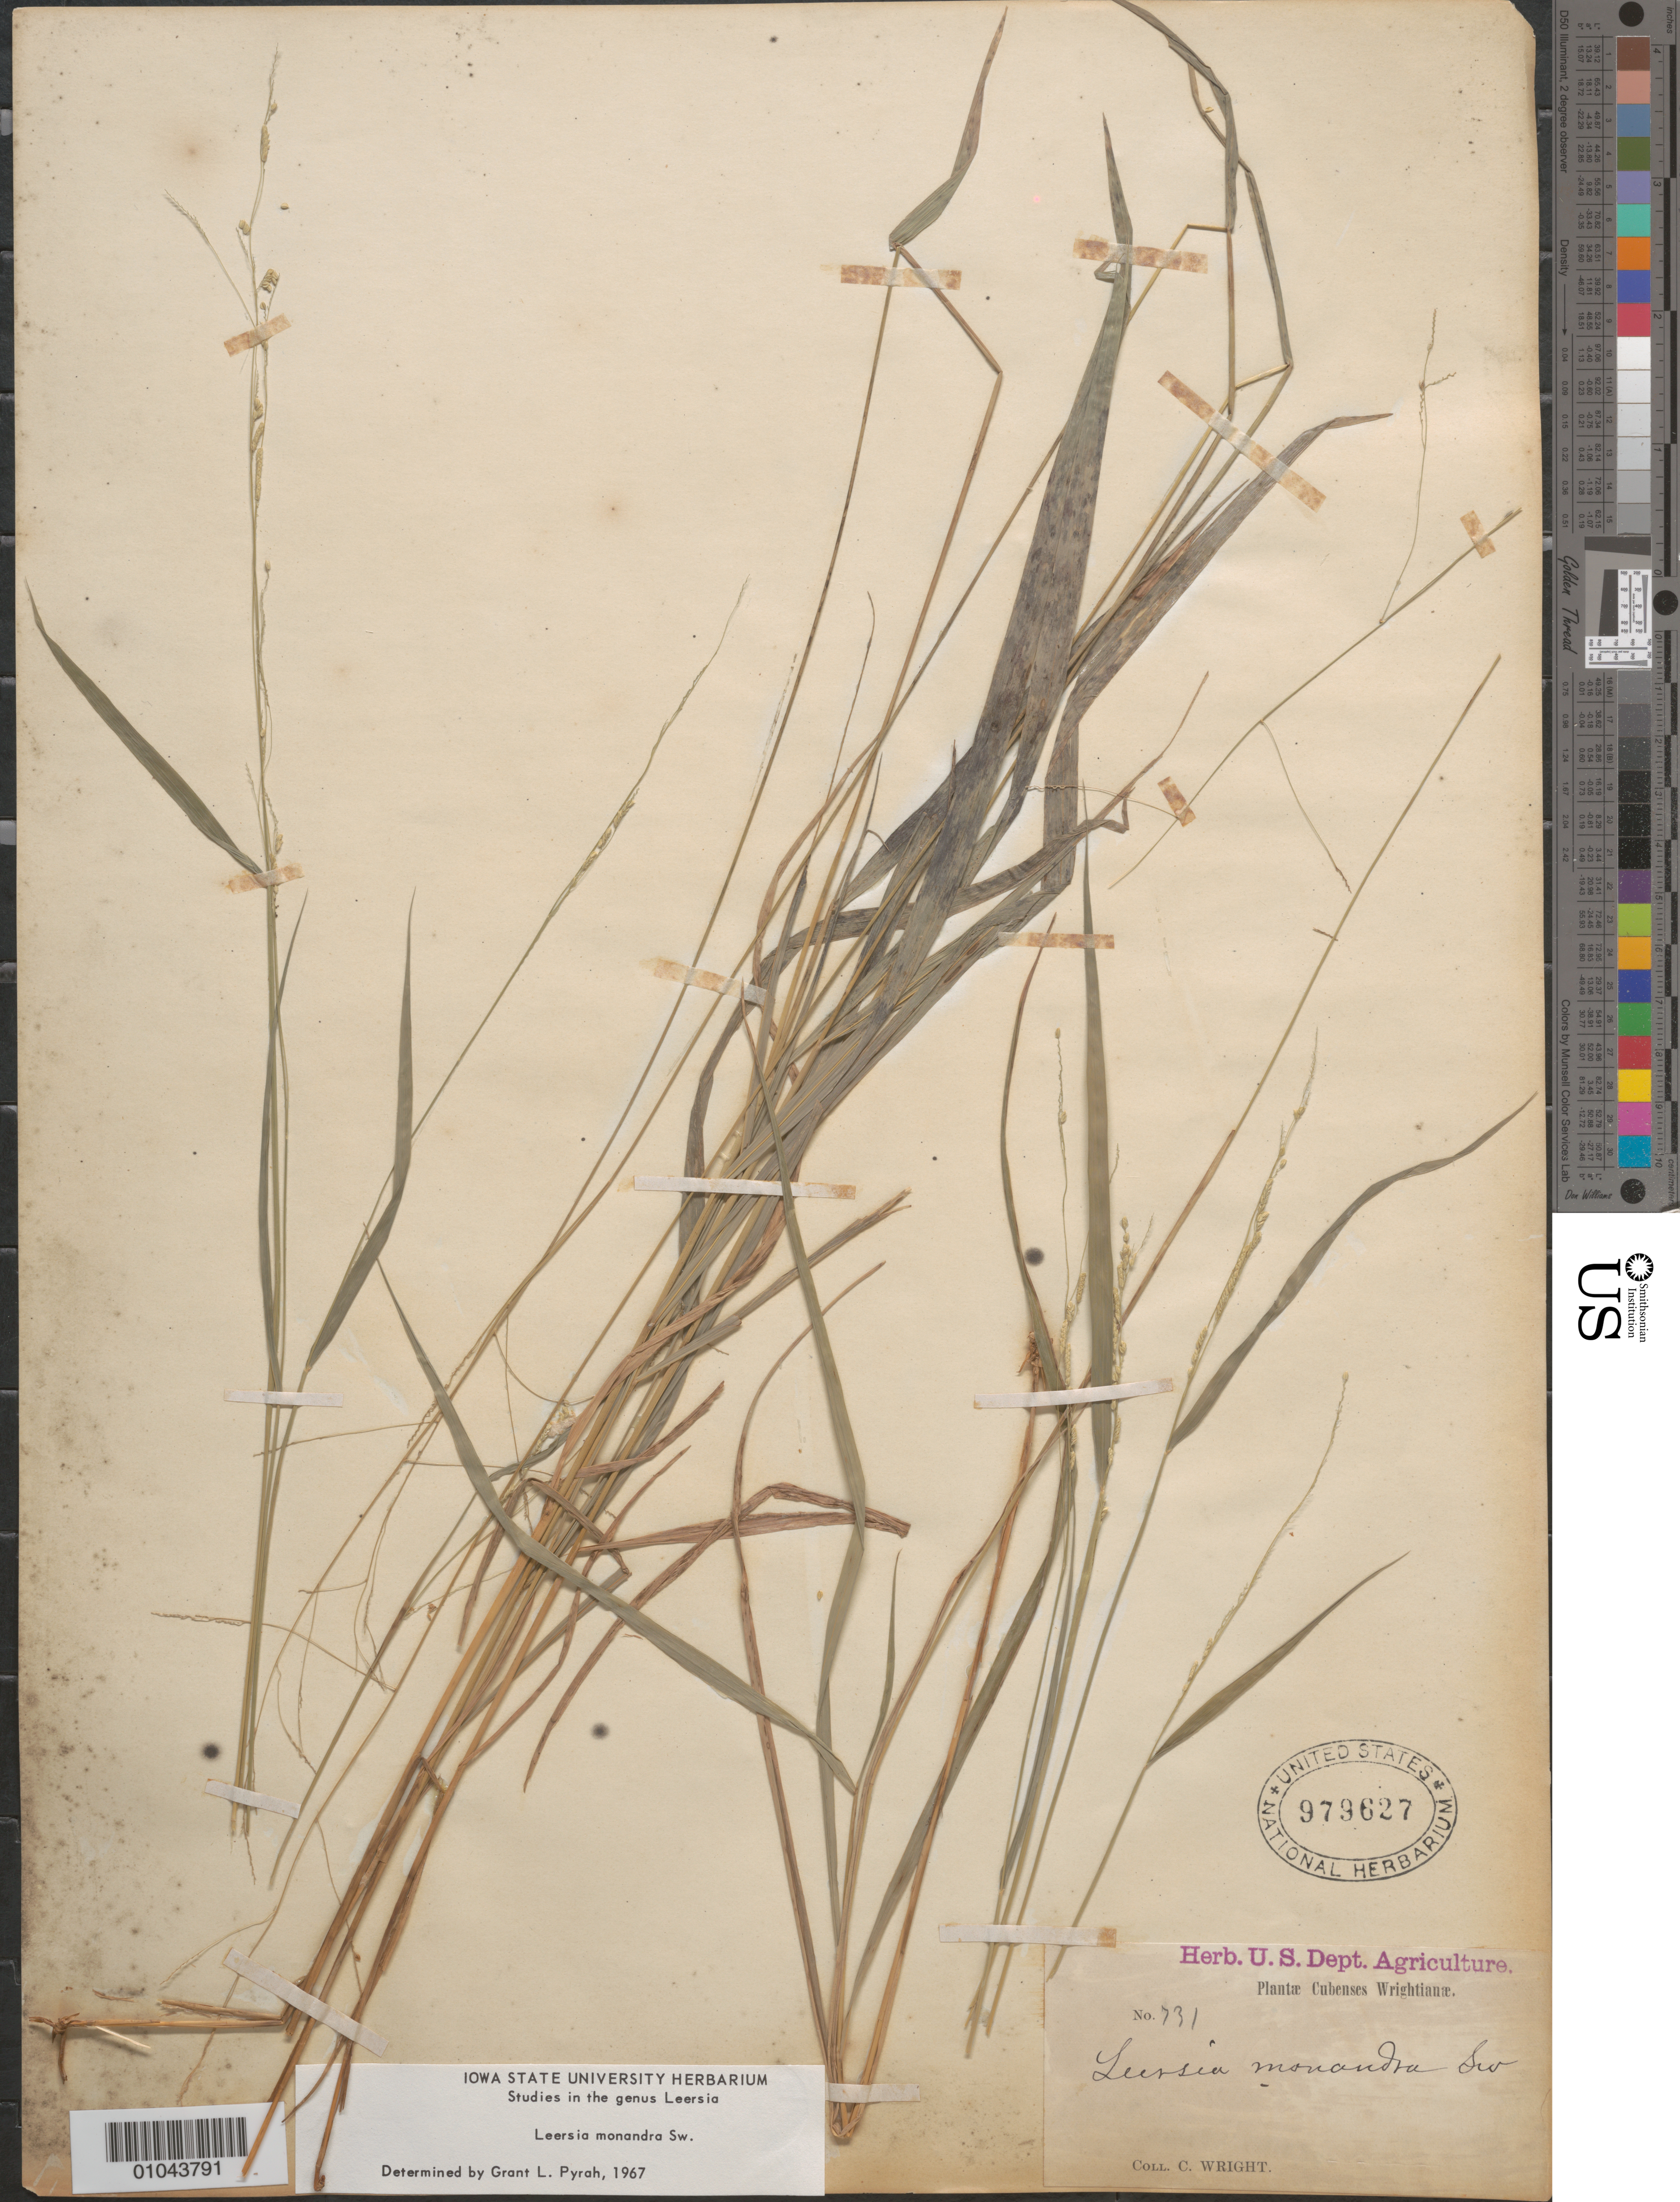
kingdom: Plantae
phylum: Tracheophyta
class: Liliopsida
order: Poales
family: Poaceae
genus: Leersia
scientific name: Leersia monandra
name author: Sw.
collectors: C. Wright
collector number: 731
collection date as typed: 01 Jan 1856 to 31 Dec 1857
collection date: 1856-01-01/1857-12-31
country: Cuba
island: Cuba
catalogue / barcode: US 979627